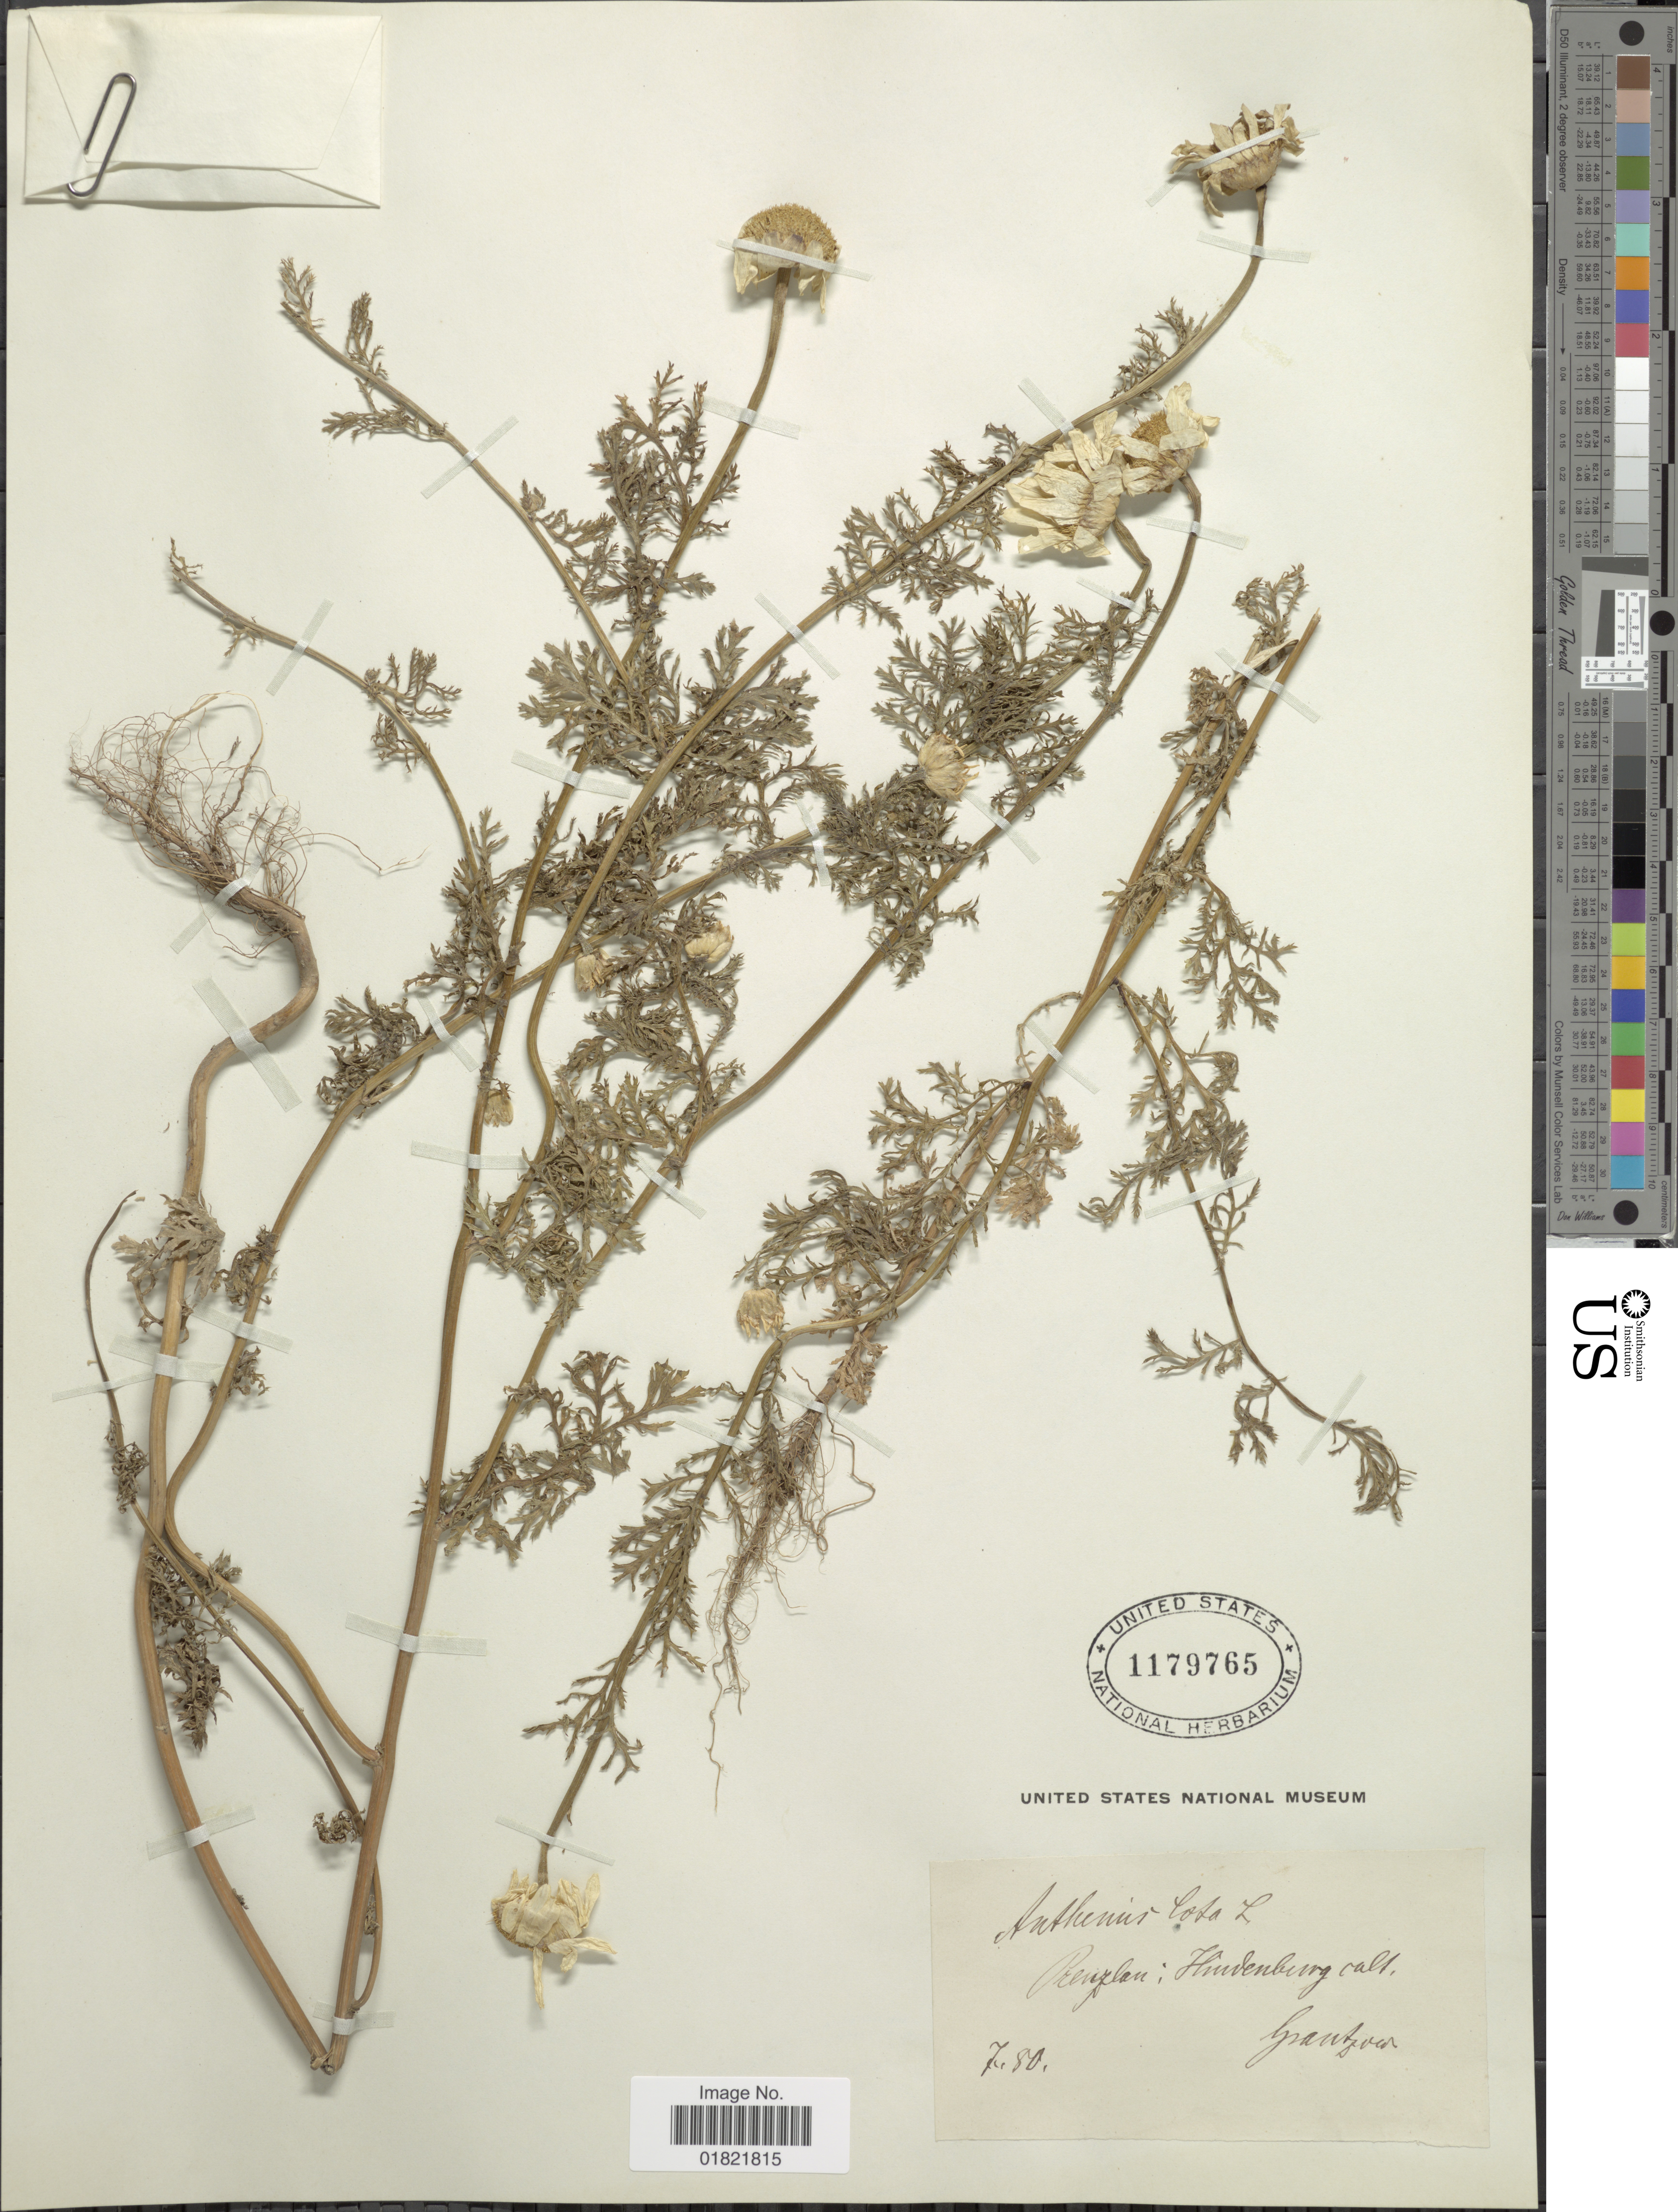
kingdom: Plantae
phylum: Tracheophyta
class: Magnoliopsida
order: Asterales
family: Asteraceae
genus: Anthemis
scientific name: Anthemis cotula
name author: L.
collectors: Grantzow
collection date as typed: Transcribed d/m/y: /7/80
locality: Preuzlan: Hindenburg [interpreted]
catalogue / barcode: US 1179765